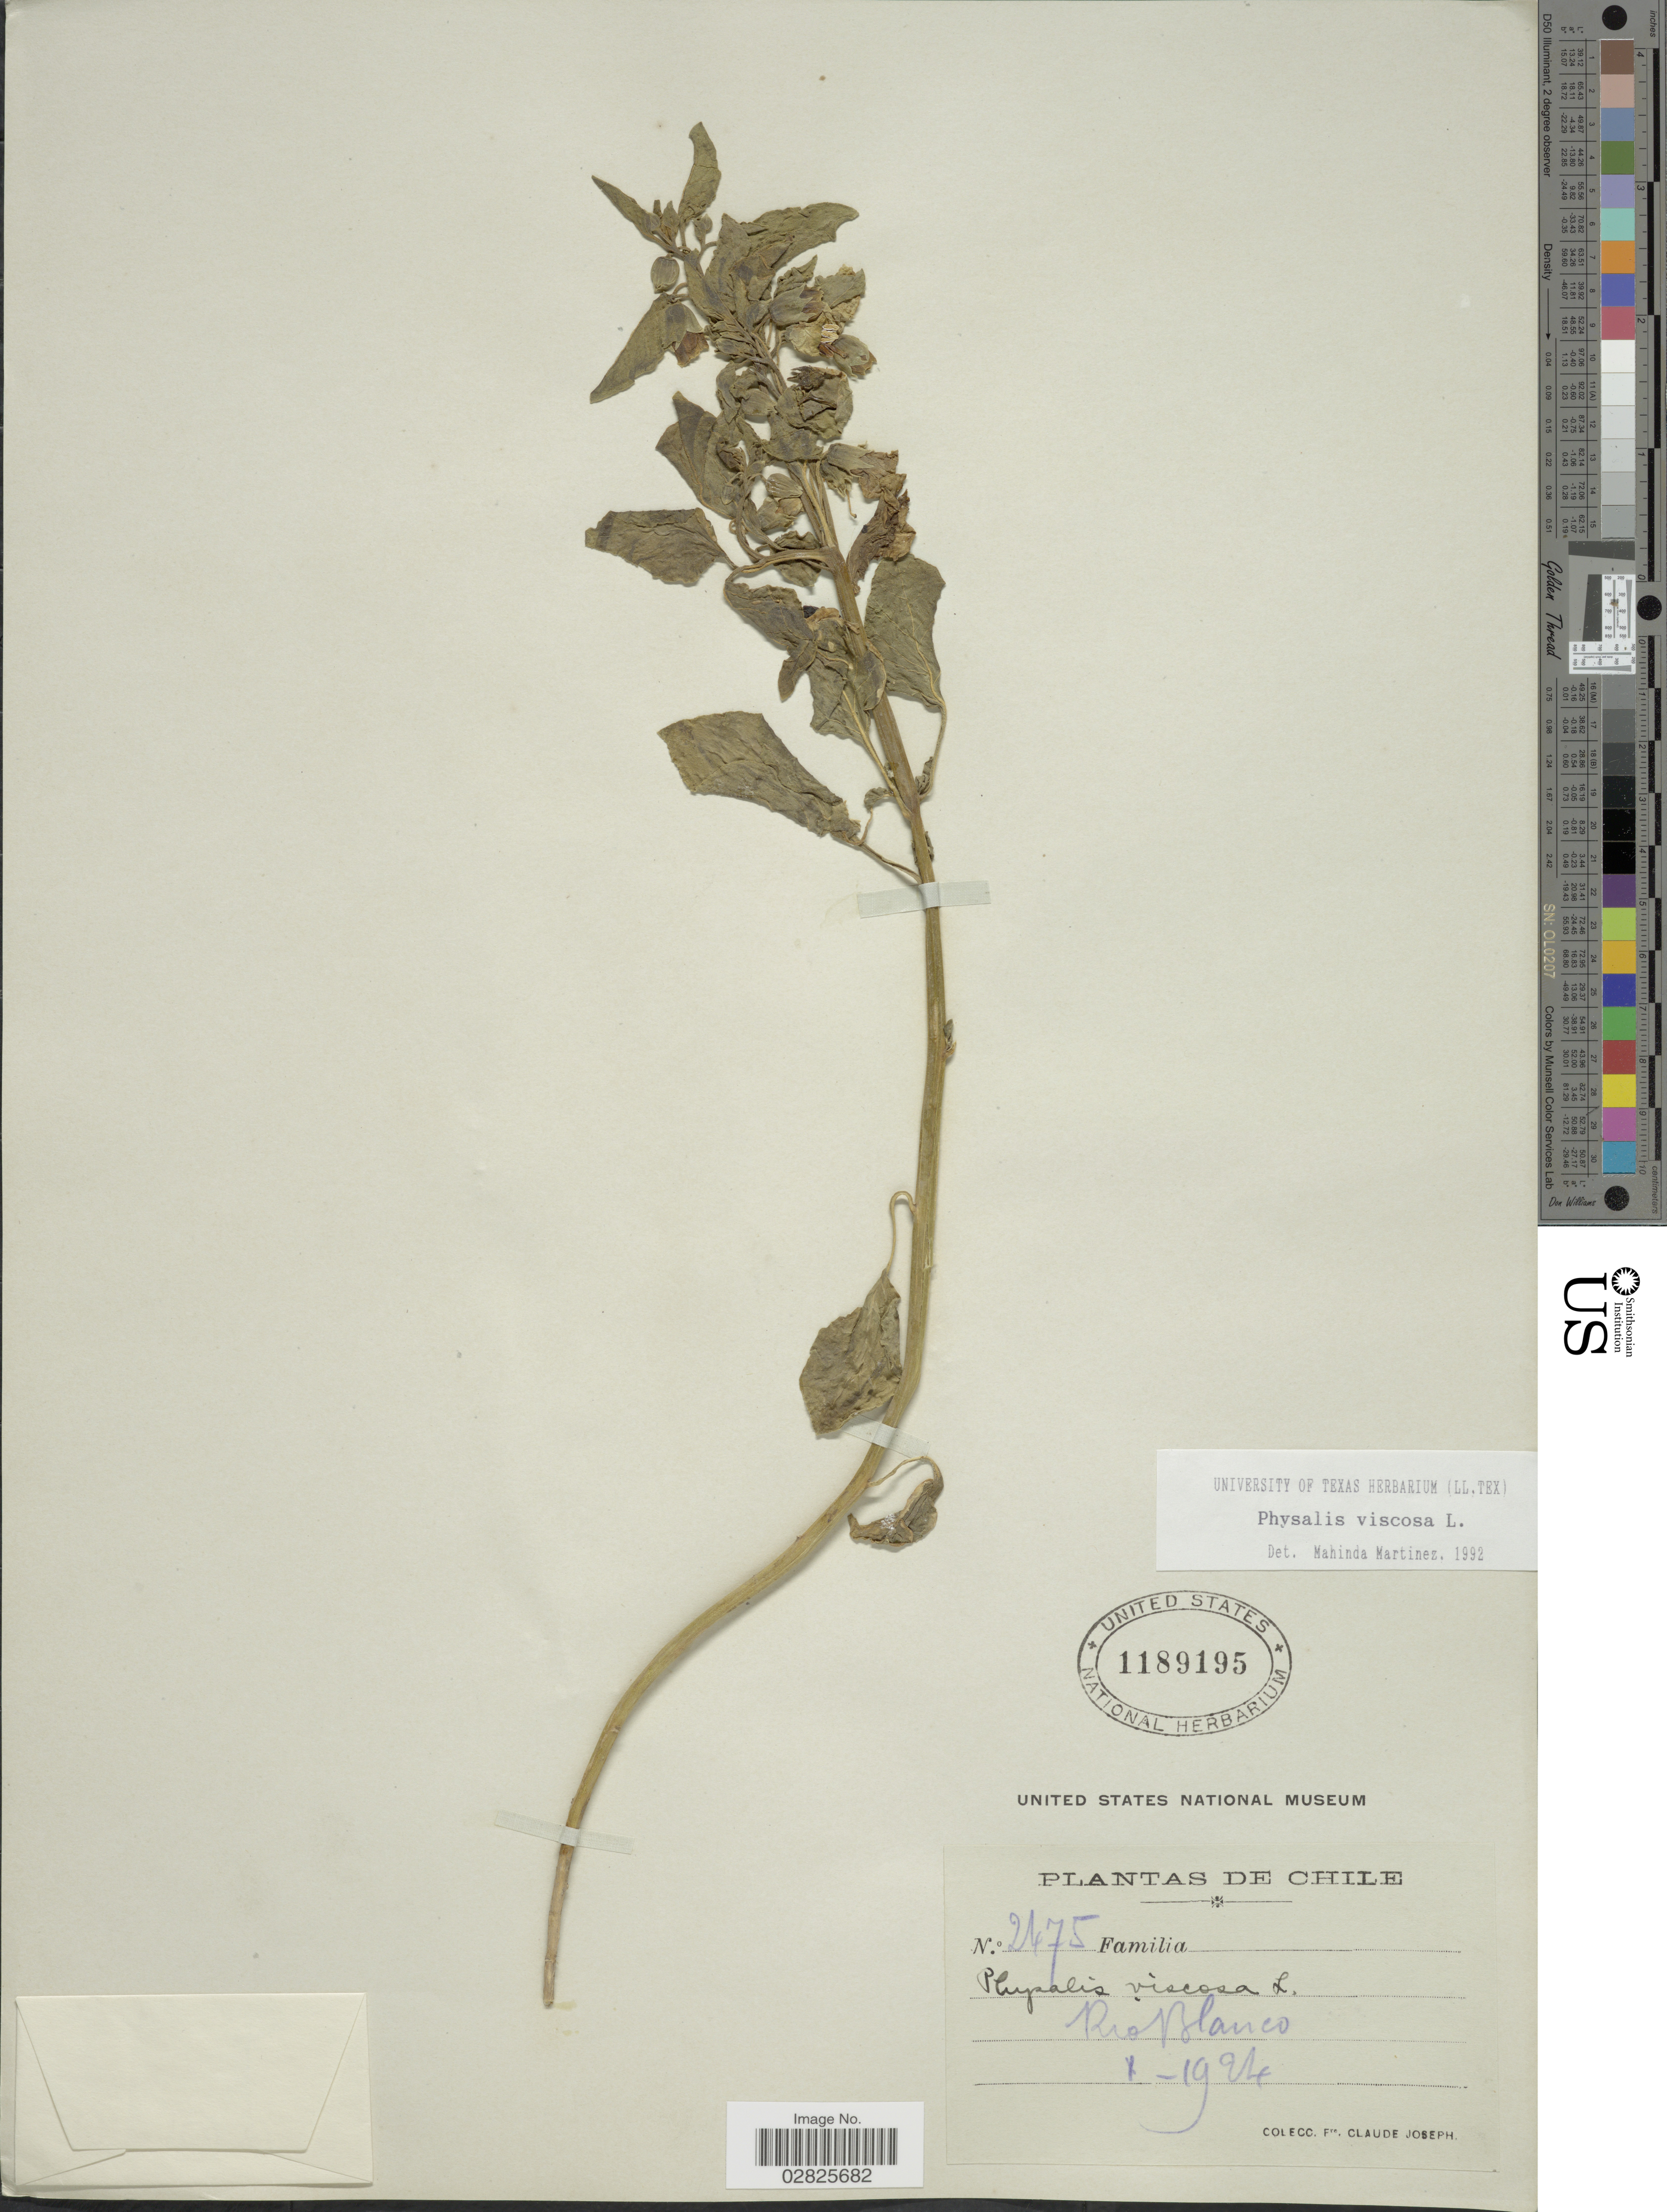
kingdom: Plantae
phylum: Tracheophyta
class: Magnoliopsida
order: Solanales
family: Solanaceae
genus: Physalis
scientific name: Physalis viscosa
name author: L.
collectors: Bro. Claude-Joseph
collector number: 2475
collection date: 1924-10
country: Chile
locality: Rio Blanco.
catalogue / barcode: US 1189195